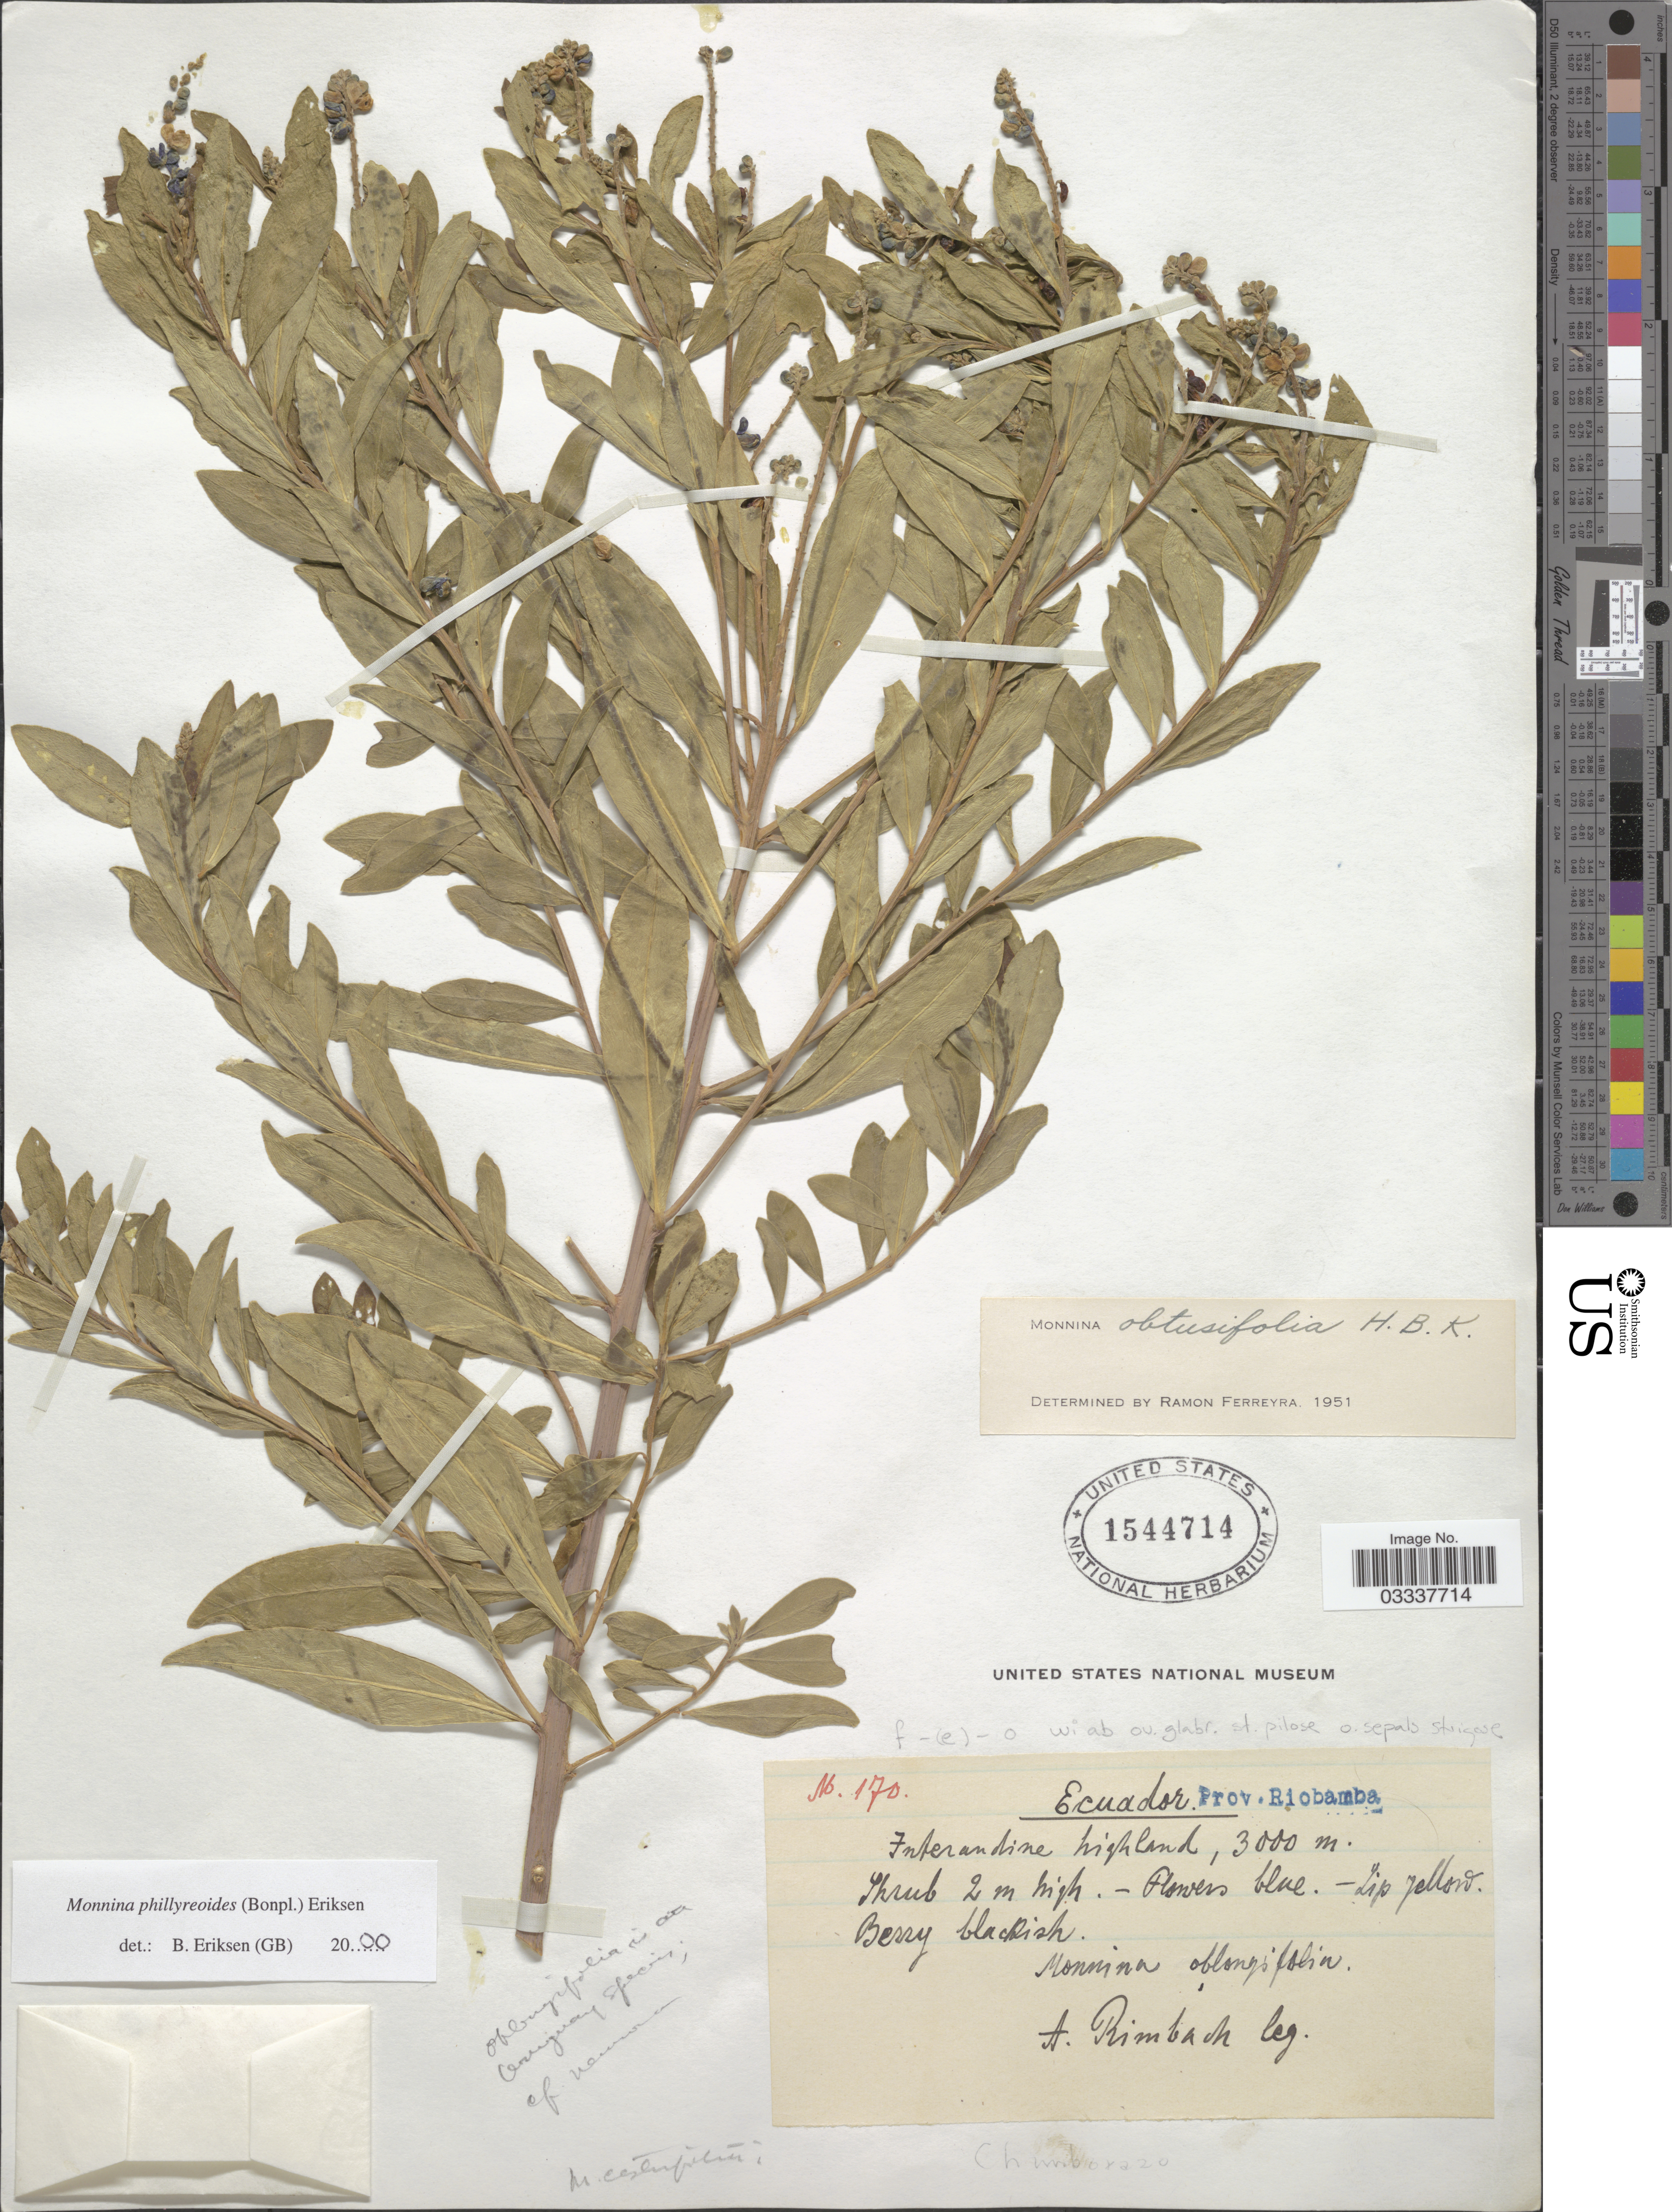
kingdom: Plantae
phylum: Tracheophyta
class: Magnoliopsida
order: Fabales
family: Polygalaceae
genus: Monnina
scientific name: Monnina phillyreoides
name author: (Bonpl.) B. Eriksen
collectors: A. Rimbach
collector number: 170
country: Ecuador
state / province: Chimborazo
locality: Prov. Riobamba, Interandine highland.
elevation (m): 3000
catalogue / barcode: US 1544714